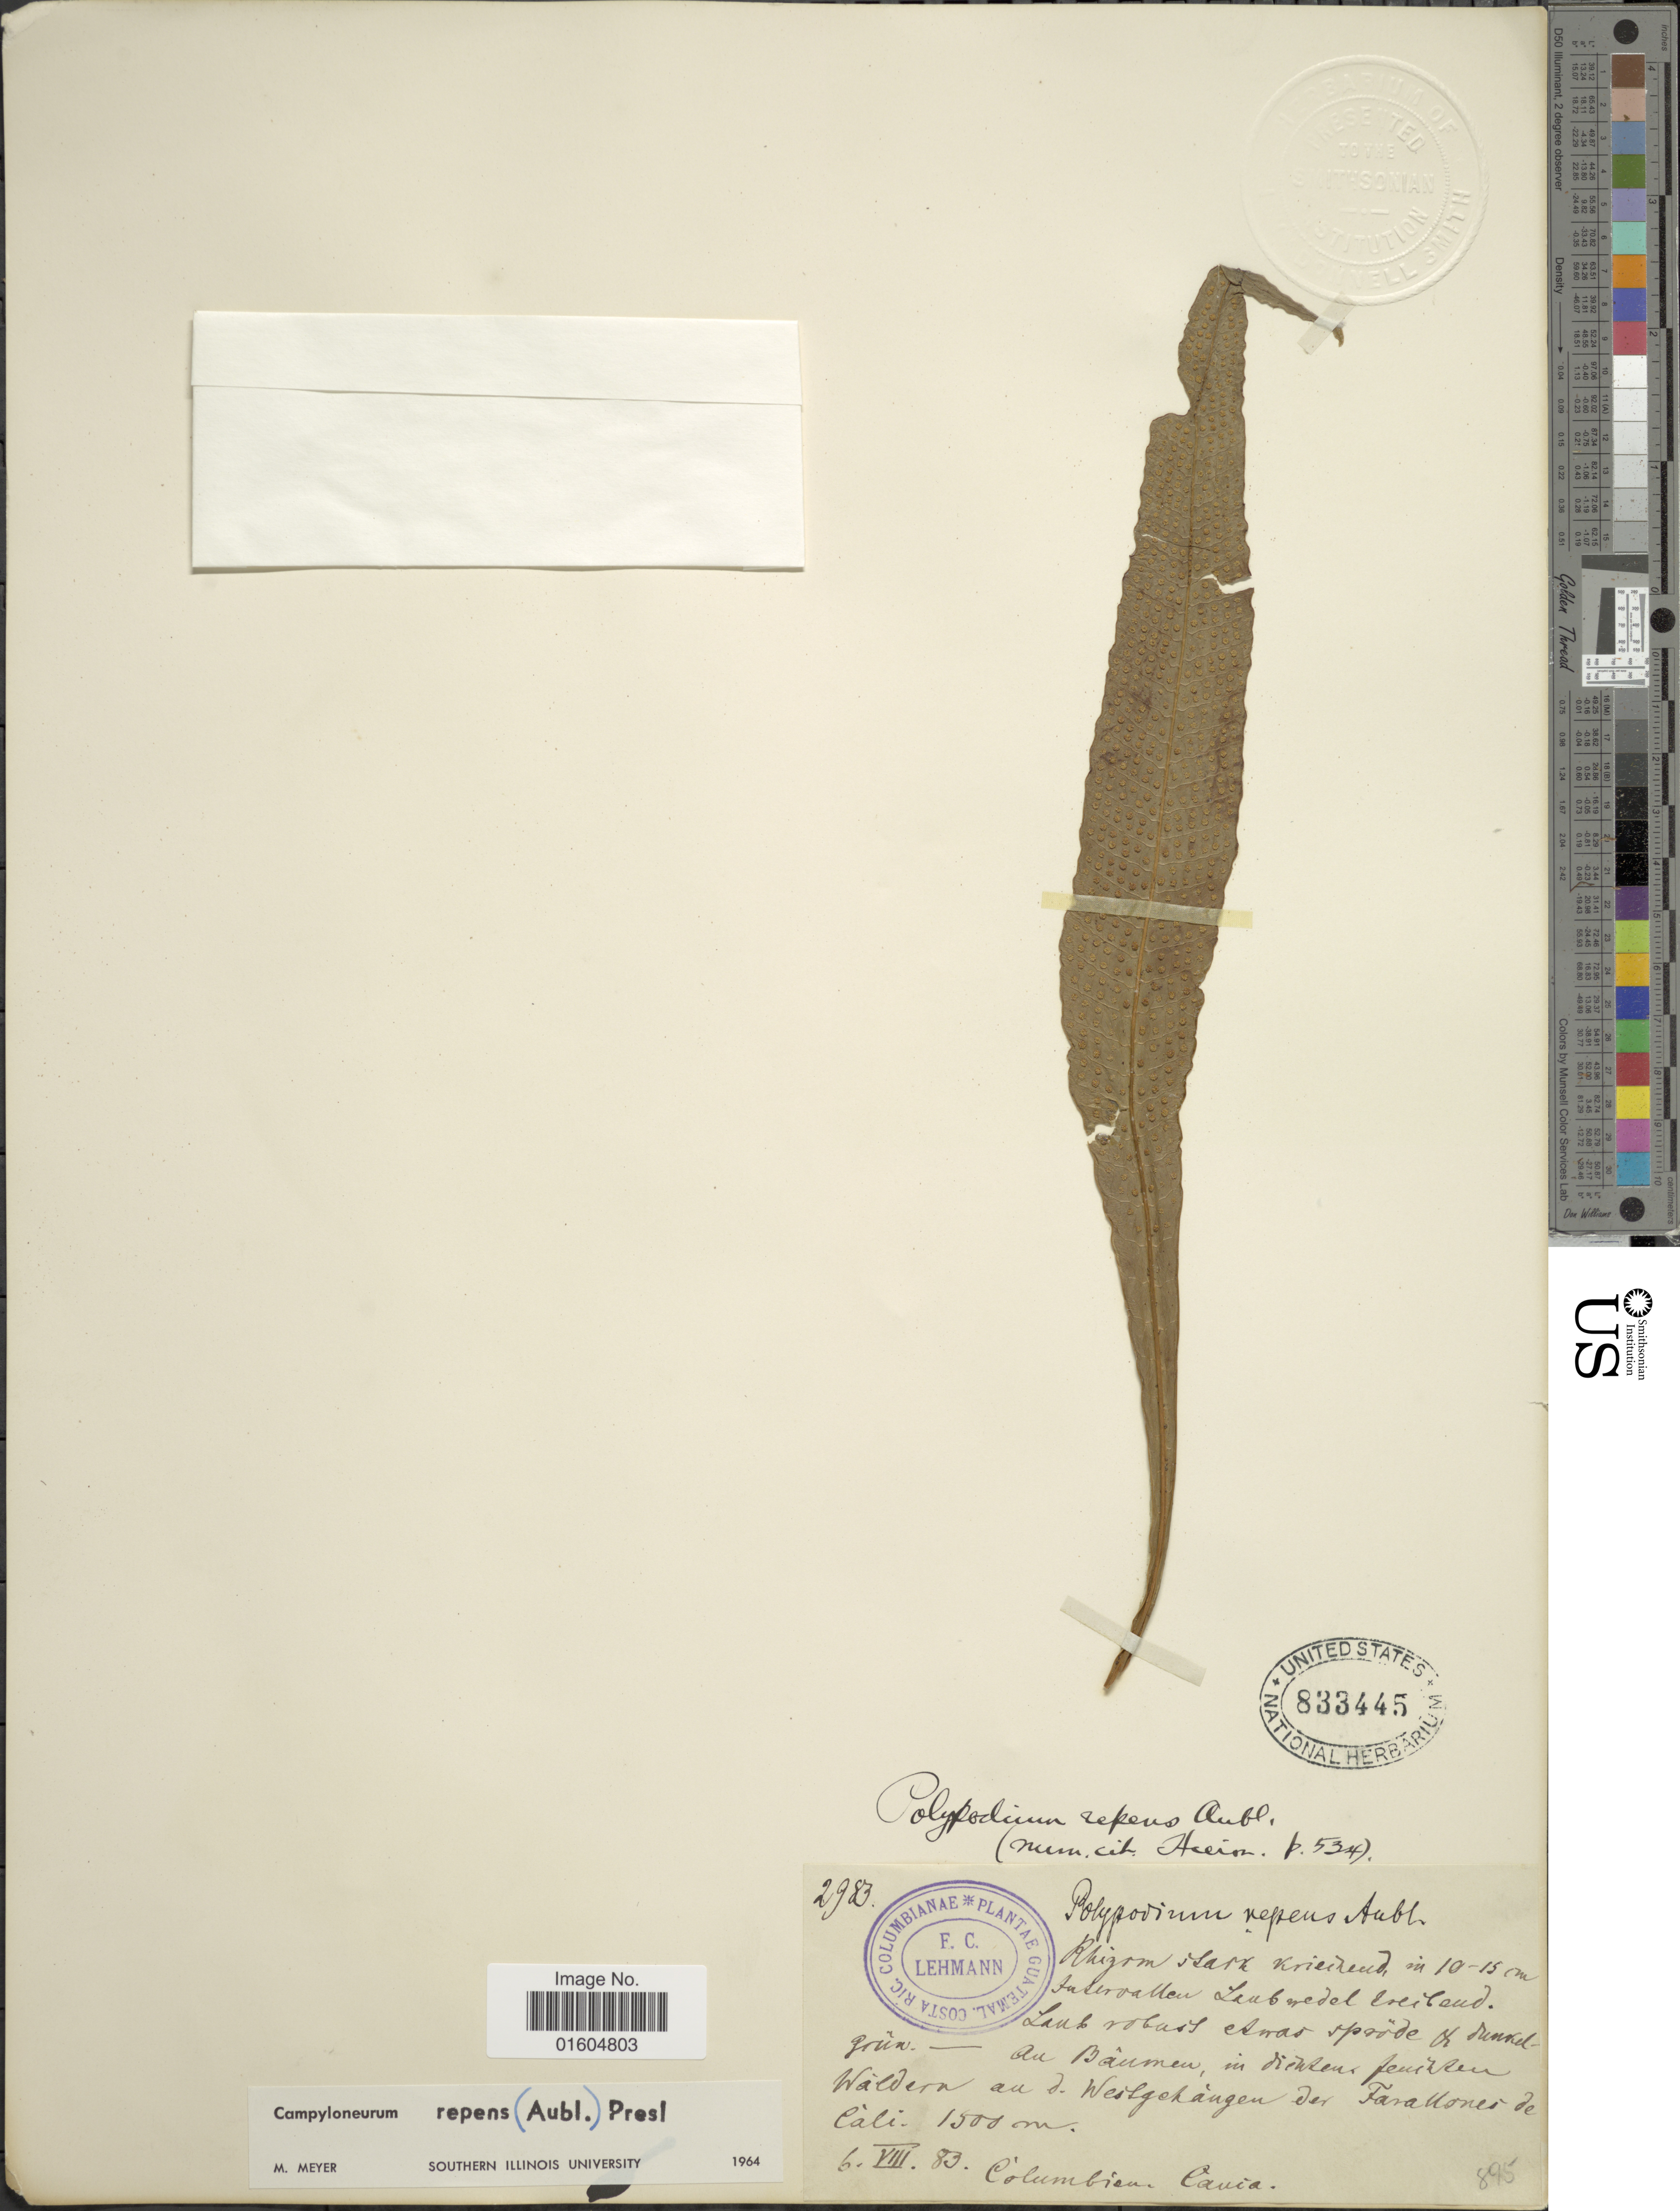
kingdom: Plantae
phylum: Tracheophyta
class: Polypodiopsida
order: Polypodiales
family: Polypodiaceae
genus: Campyloneurum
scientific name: Campyloneurum repens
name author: (Aubl.) C. Presl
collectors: F. Lehman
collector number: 2983/895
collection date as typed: Transcribed d/m/y: 6/8/83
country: Colombia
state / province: Cauca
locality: Colombia. Cauca. An Baumen in lichtens feuchten an d. Westgehangen der Farallones de Cali [interpreted]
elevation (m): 1500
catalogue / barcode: US 833445